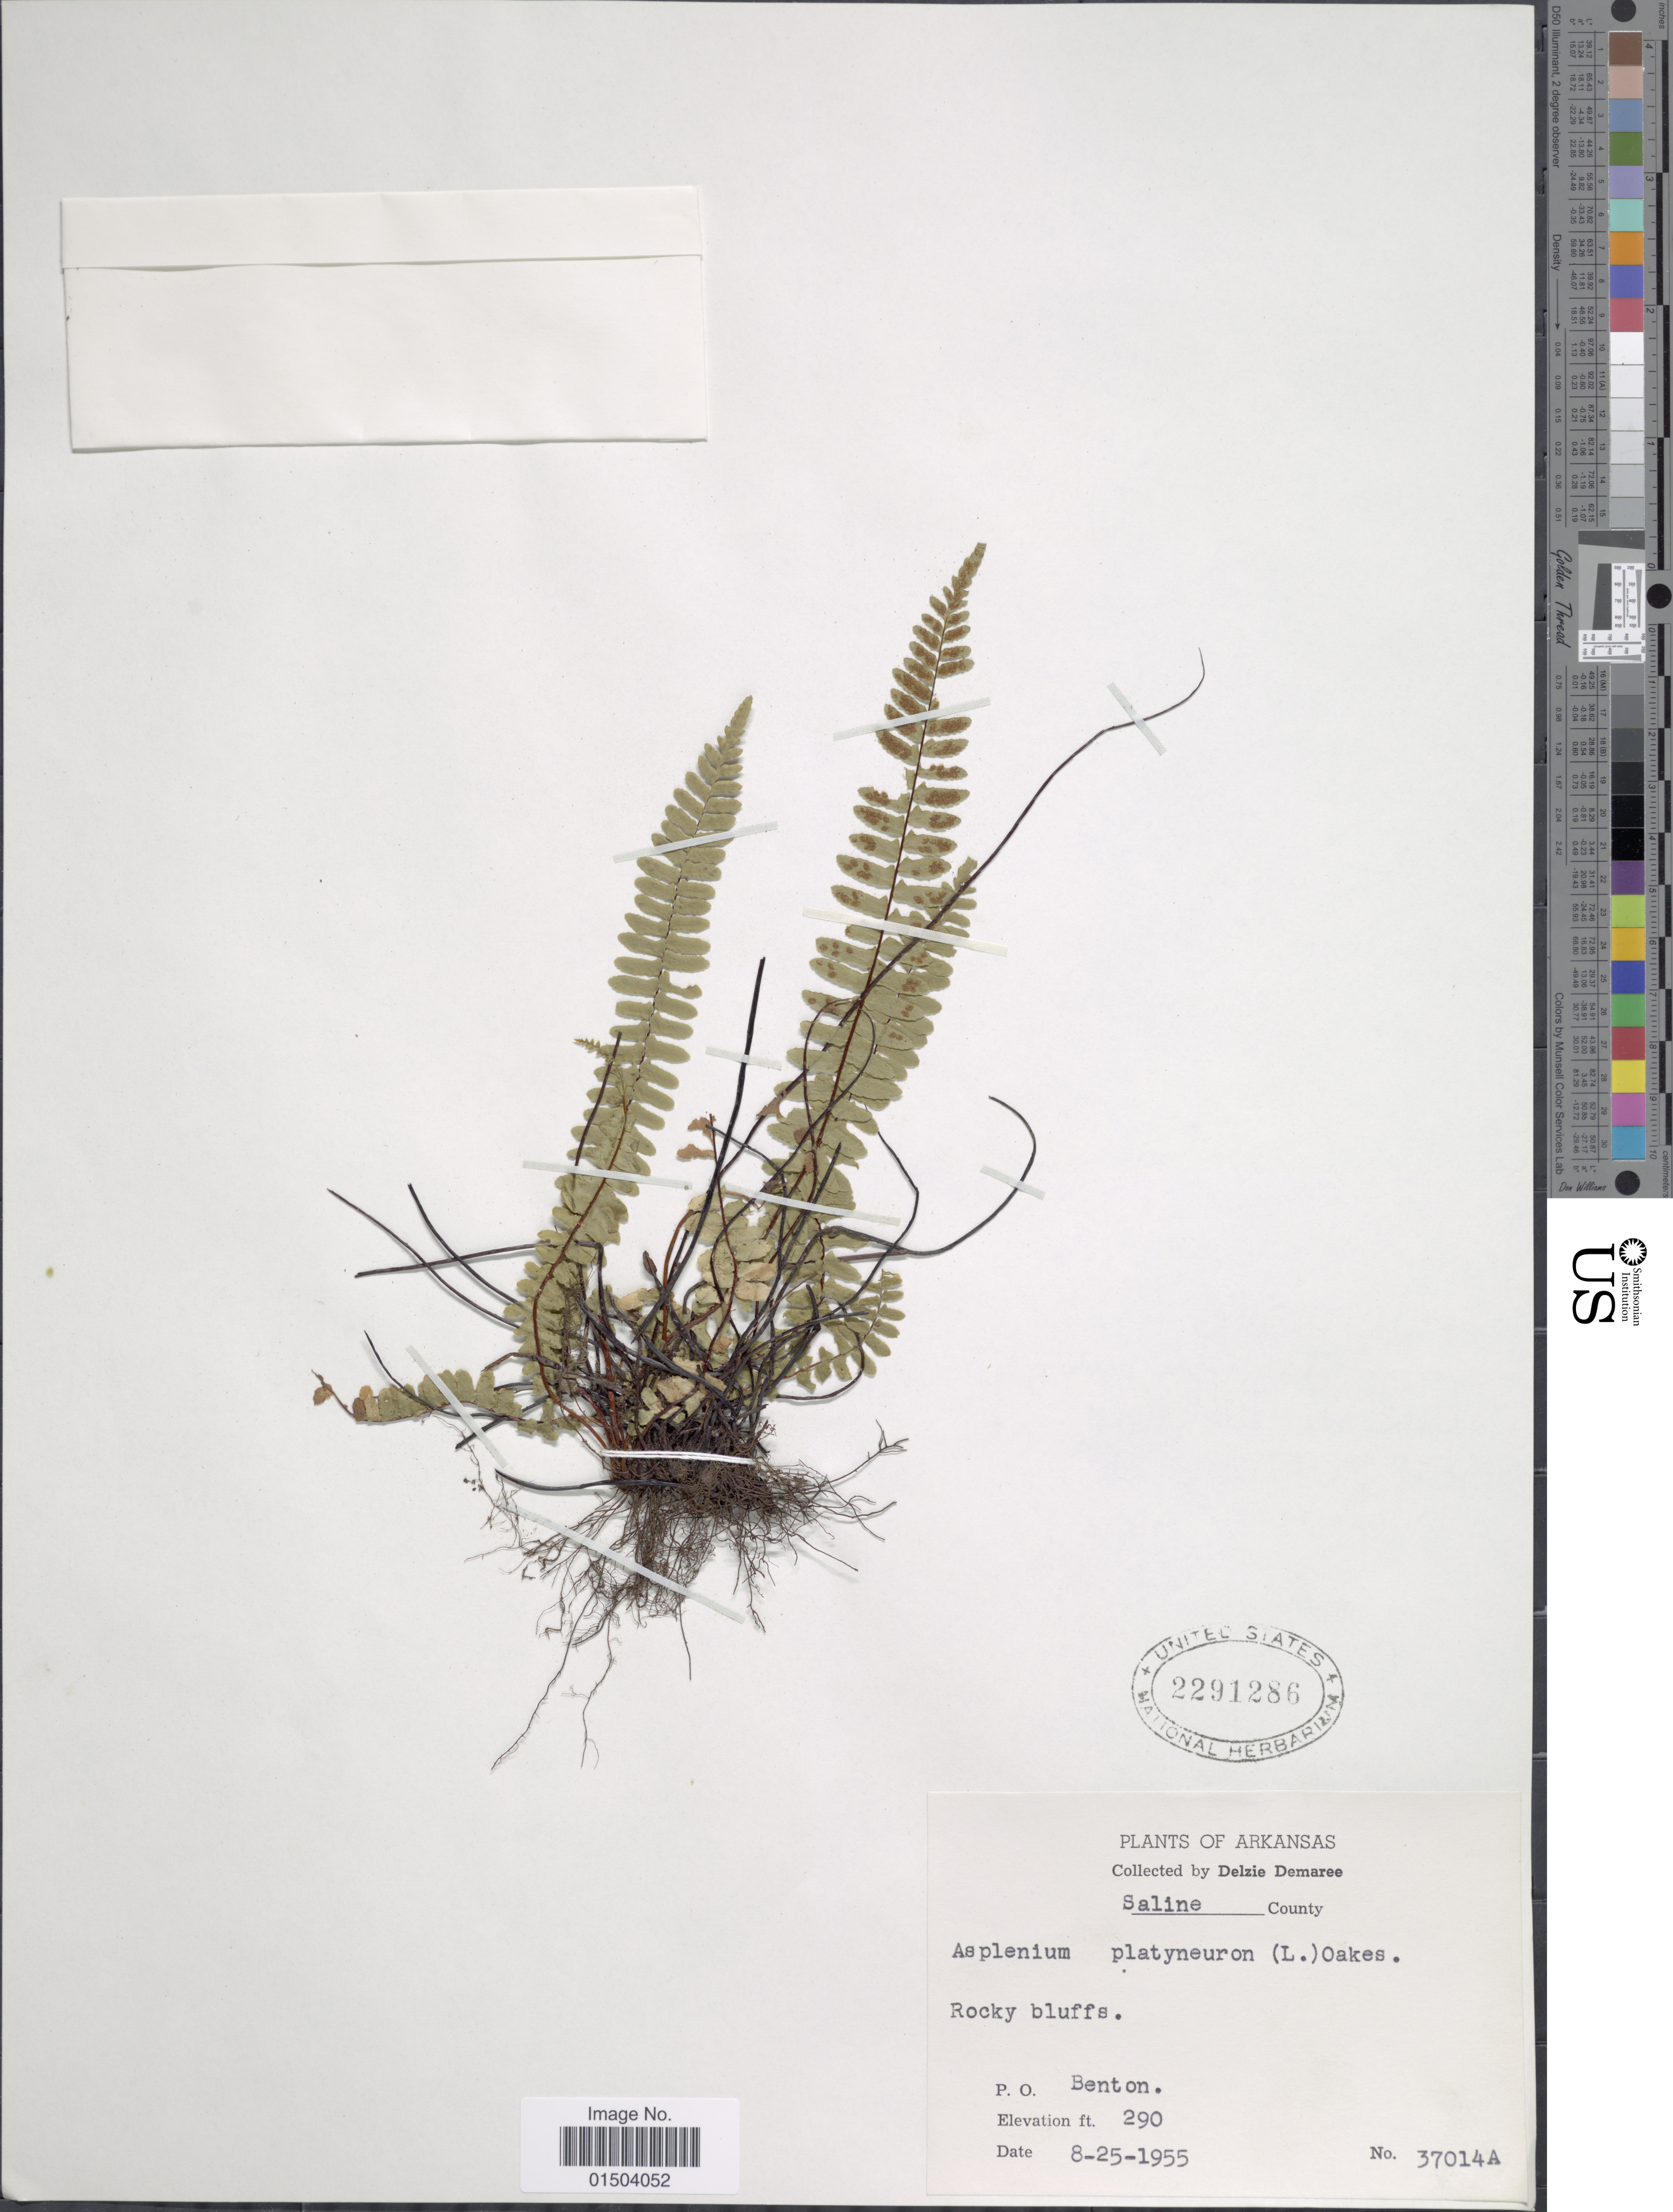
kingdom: Plantae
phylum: Tracheophyta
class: Polypodiopsida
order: Polypodiales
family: Aspleniaceae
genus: Asplenium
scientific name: Asplenium platyneuron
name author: (L.) Britton, Stearns & Poggenb.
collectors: D. Demaree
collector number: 37014A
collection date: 1955-08-25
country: United States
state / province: Arkansas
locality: Saline County. Rocky bluffs. P.O. Benton.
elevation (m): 88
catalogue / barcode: US 2291286